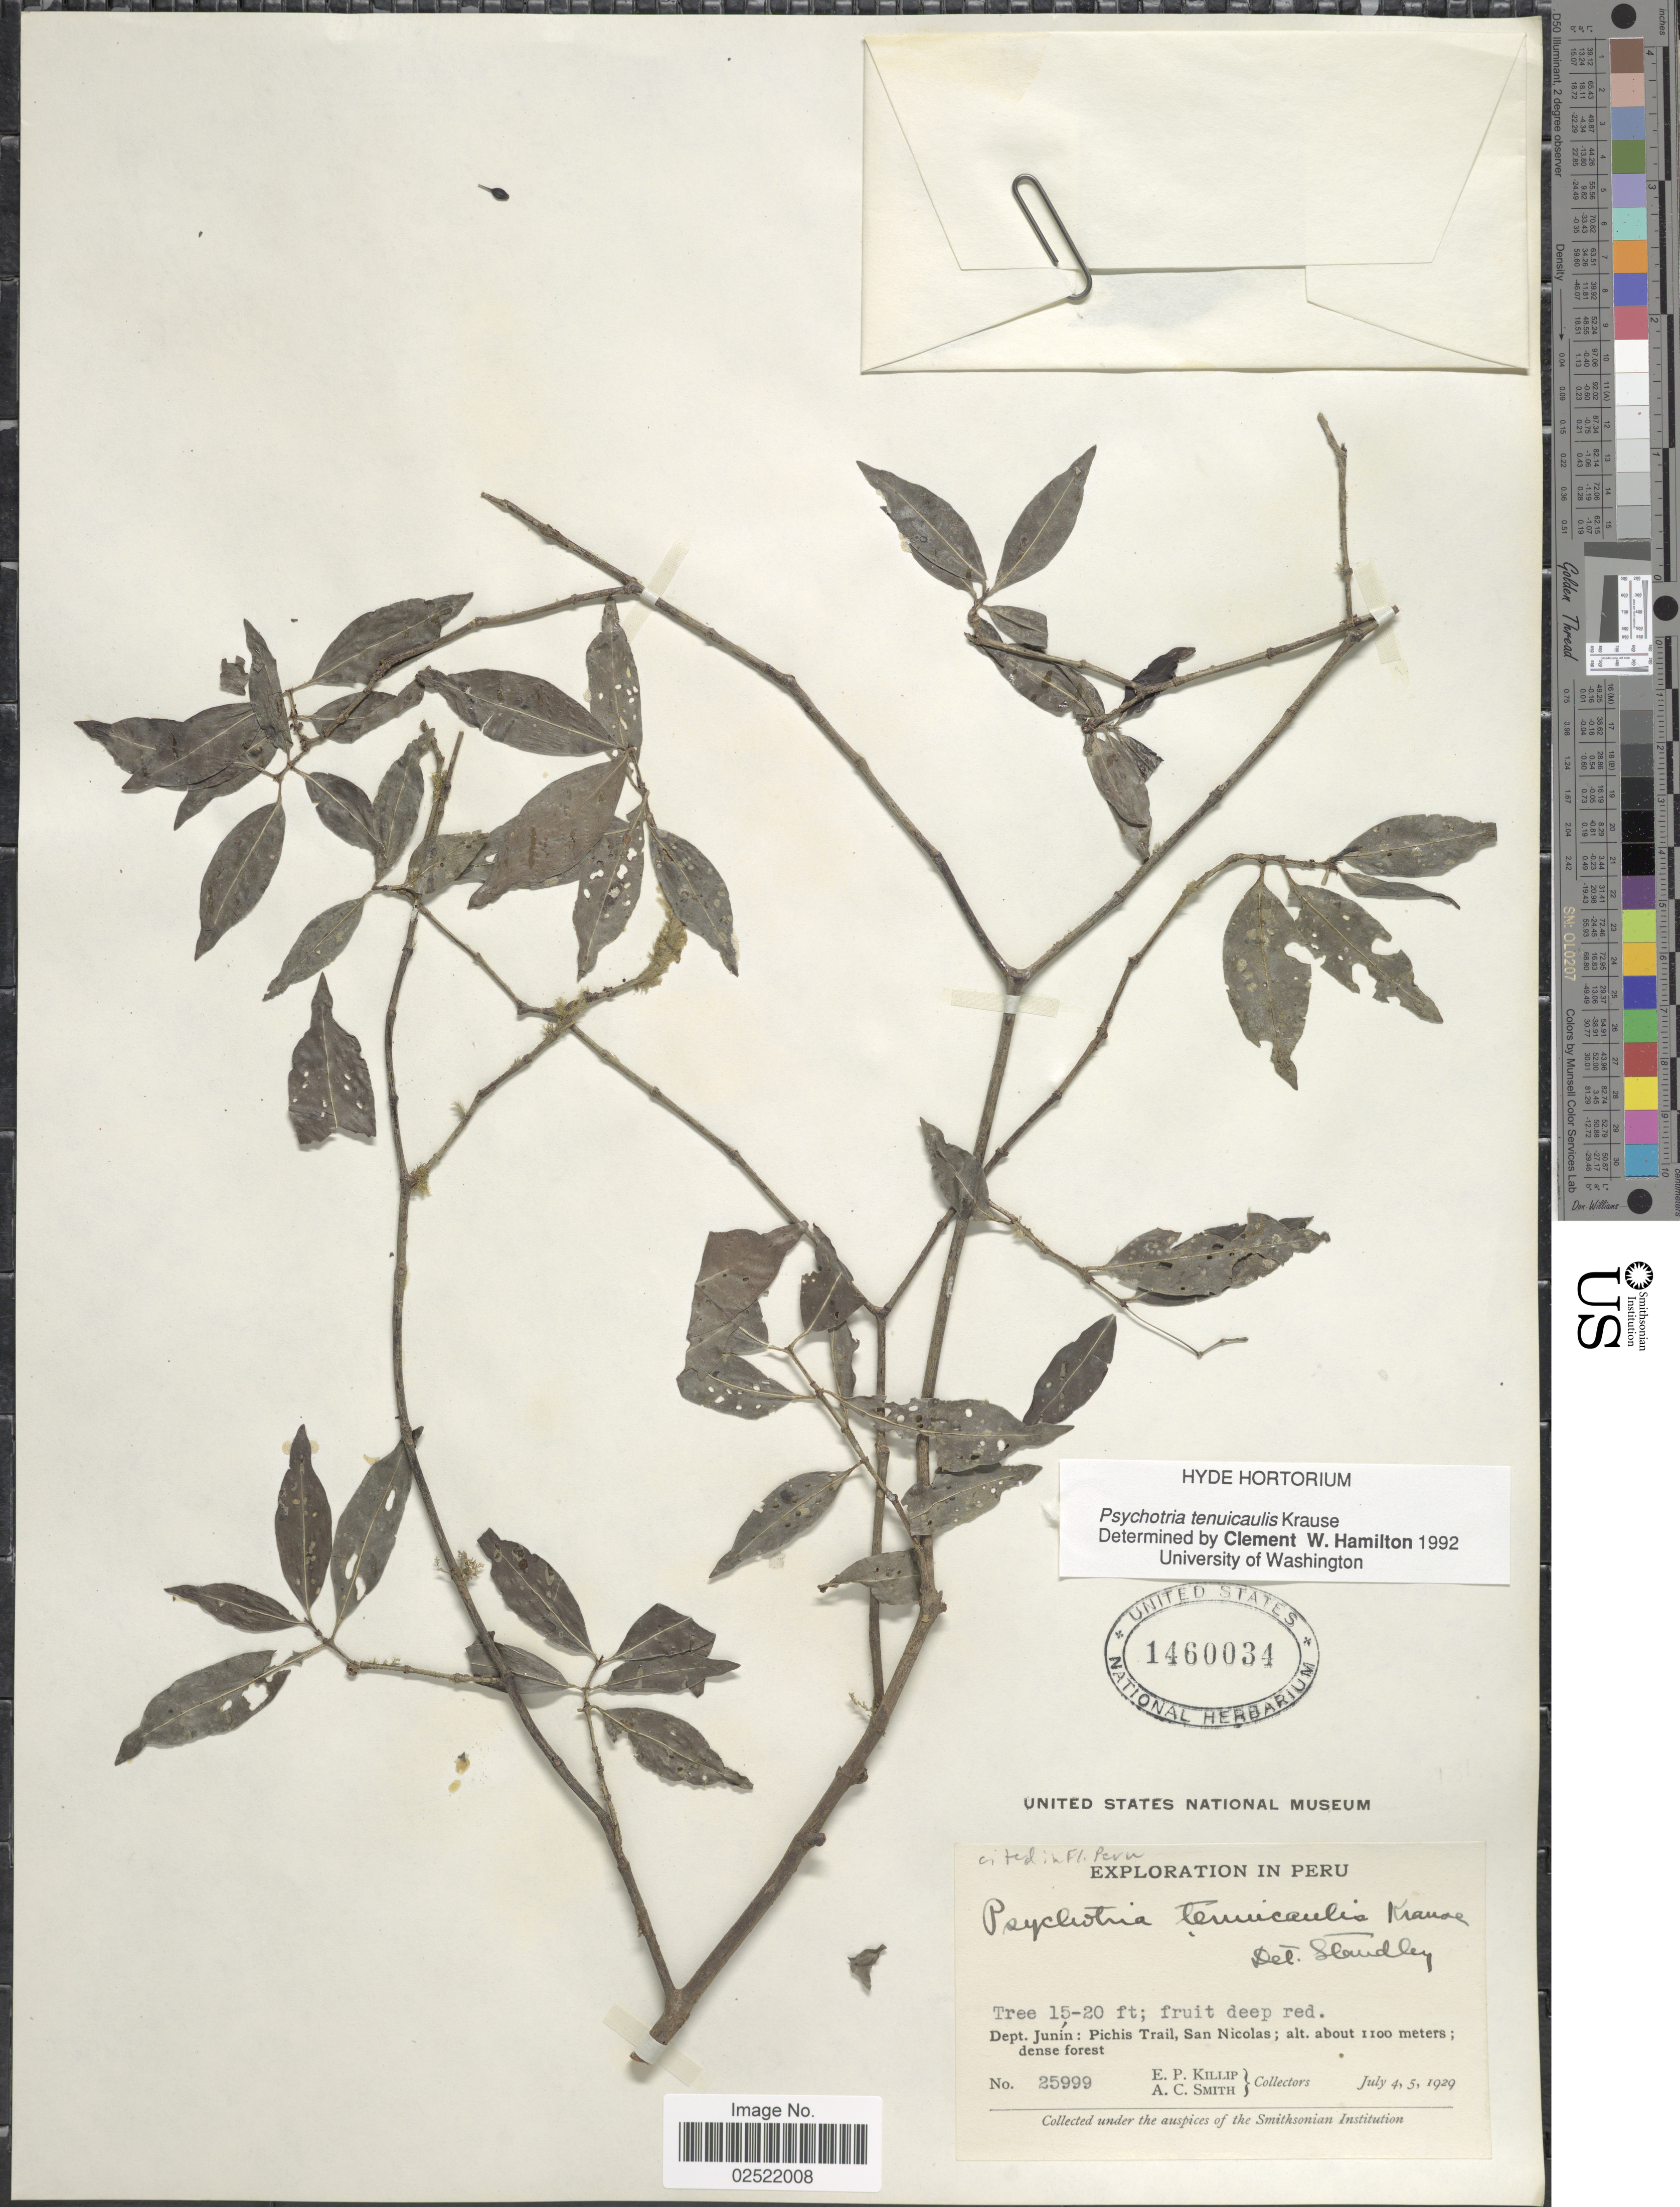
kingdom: Plantae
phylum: Tracheophyta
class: Magnoliopsida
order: Gentianales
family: Rubiaceae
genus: Psychotria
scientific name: Psychotria tenuicaulis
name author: K. Krause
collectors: E. P. Killip & A. C. Smith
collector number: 25999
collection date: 1929-07-04/1929-07-05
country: Peru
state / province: Junín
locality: Dept. Junin: Pichis Trail, San Nicolas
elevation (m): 1100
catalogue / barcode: US 1460034